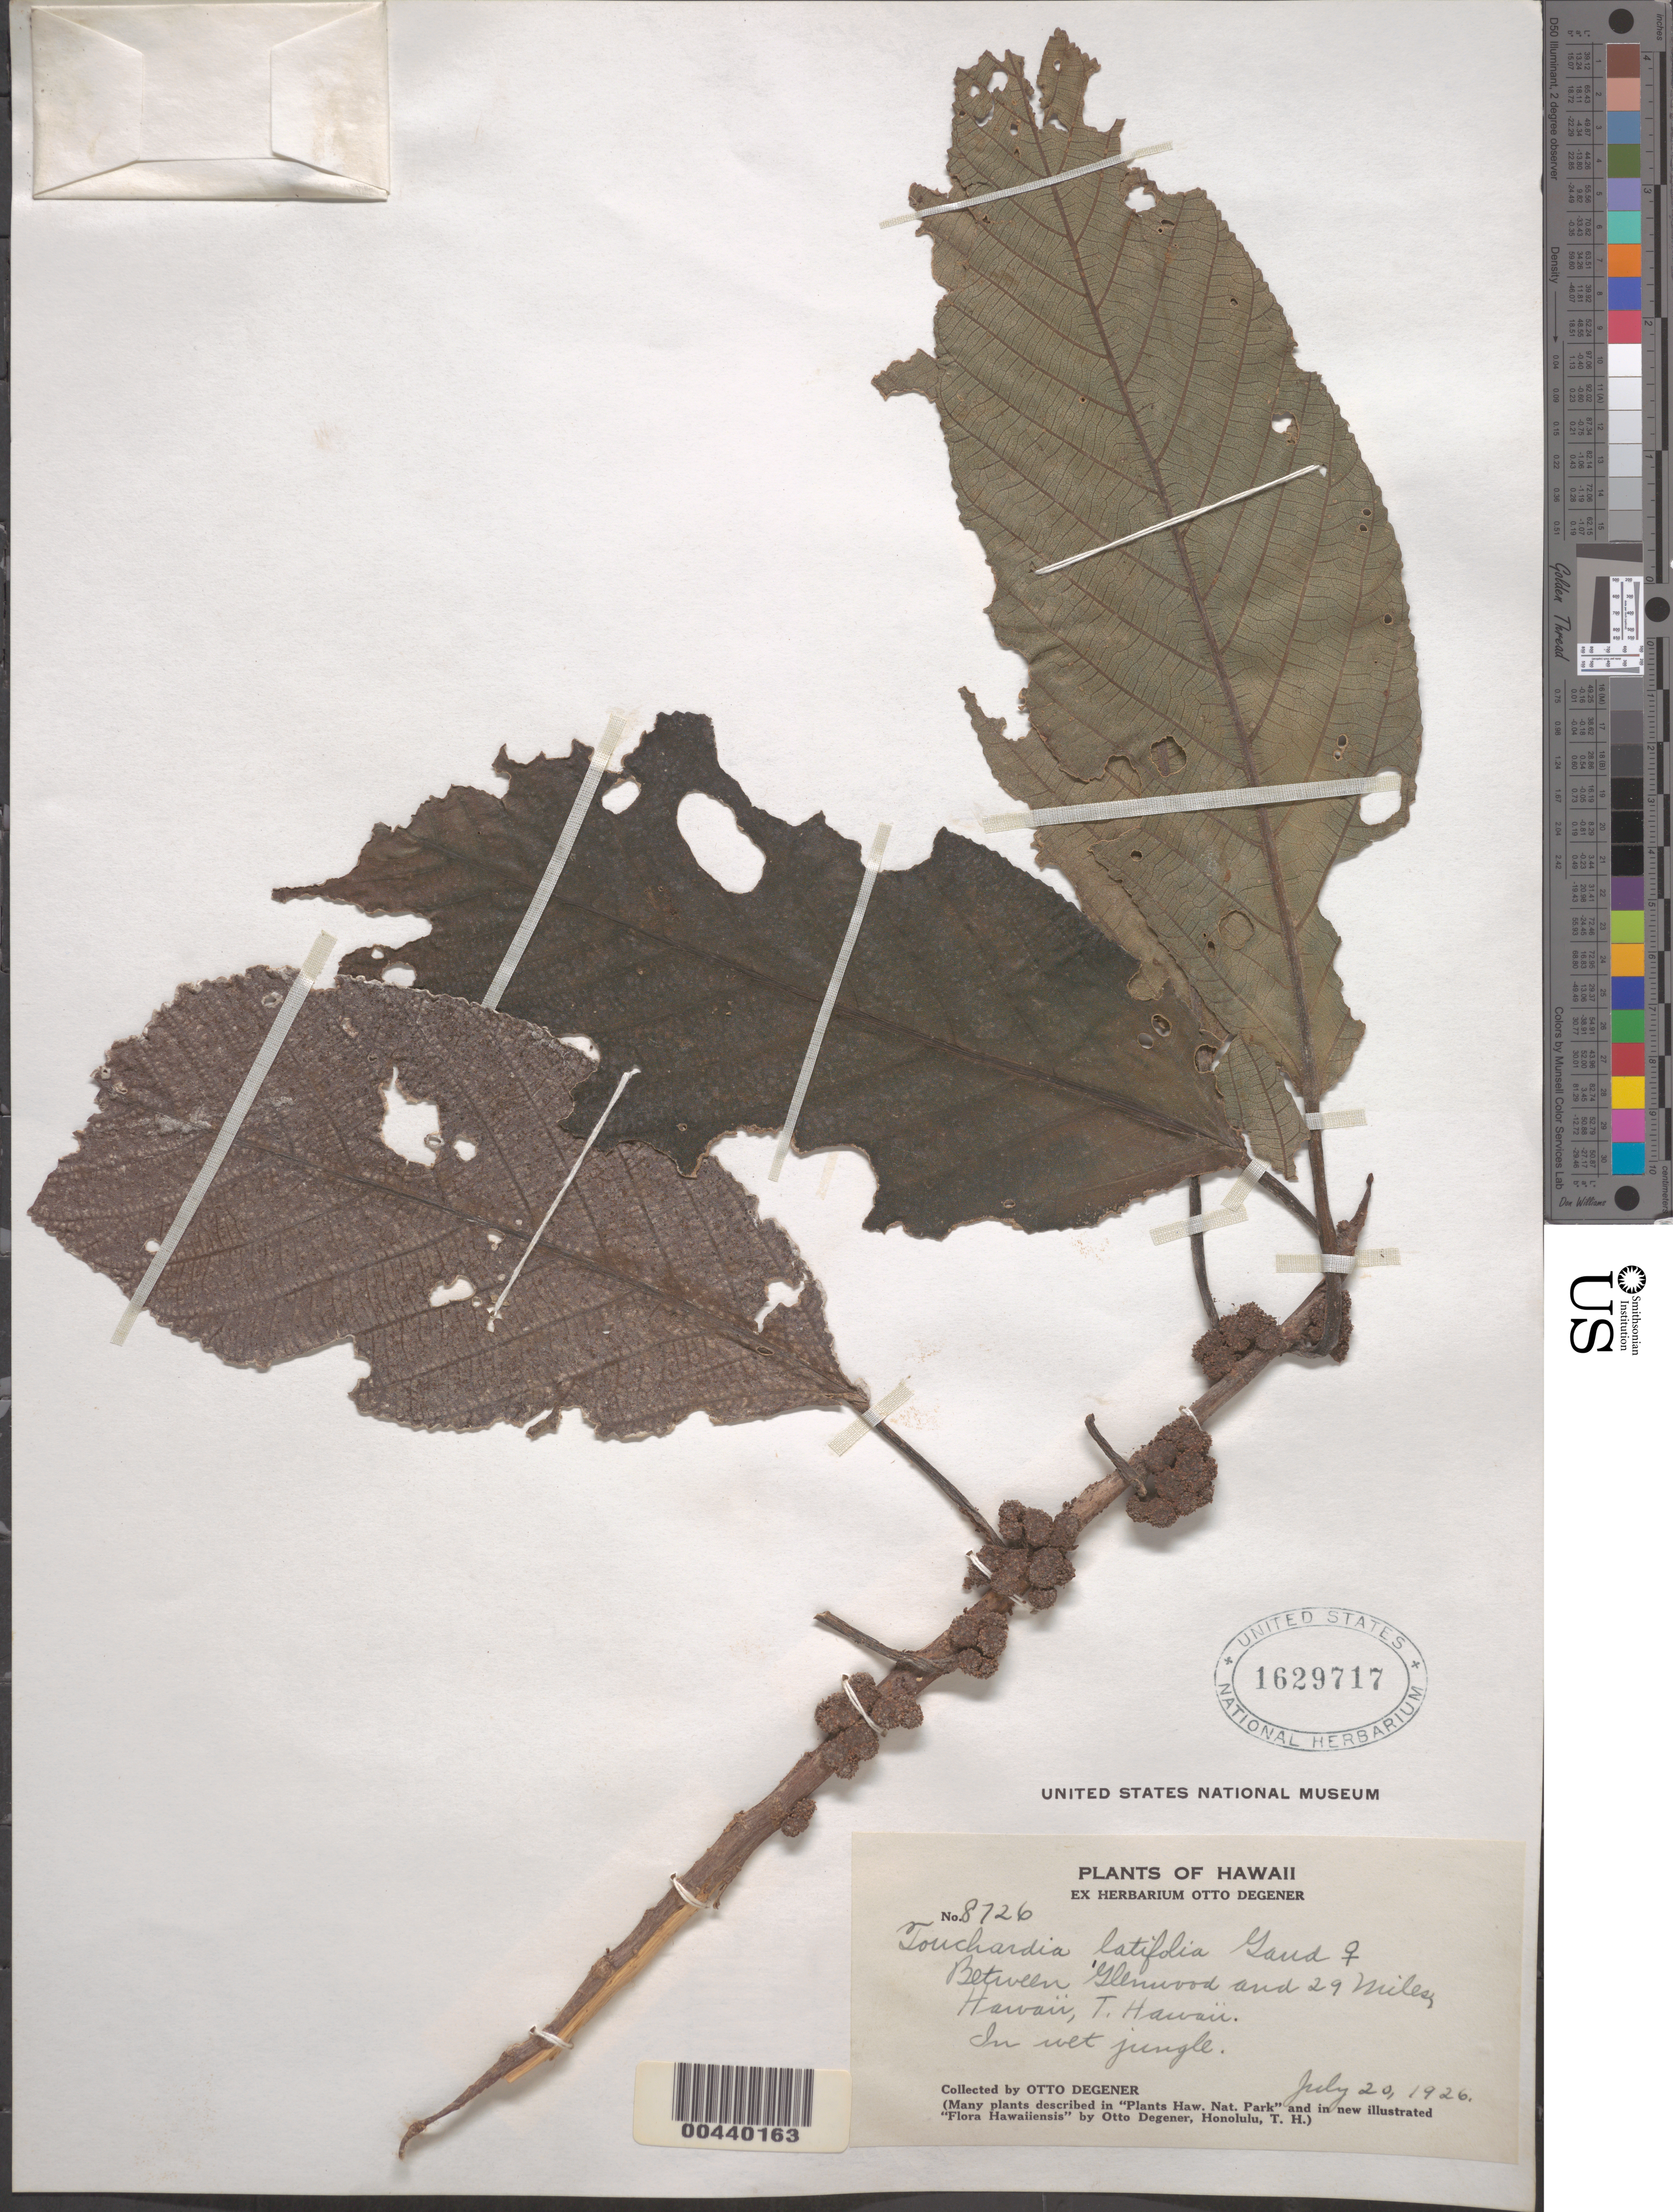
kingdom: Plantae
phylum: Tracheophyta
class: Magnoliopsida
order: Rosales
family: Urticaceae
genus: Touchardia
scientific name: Touchardia latifolia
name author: Gaudich.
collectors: O. Degener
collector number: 8726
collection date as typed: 20 Jul 1926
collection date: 1926-07-20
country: United States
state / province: Hawaii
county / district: Hawaii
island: Hawaii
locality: Between Glenwood and 29 Miles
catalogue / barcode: US 1629717